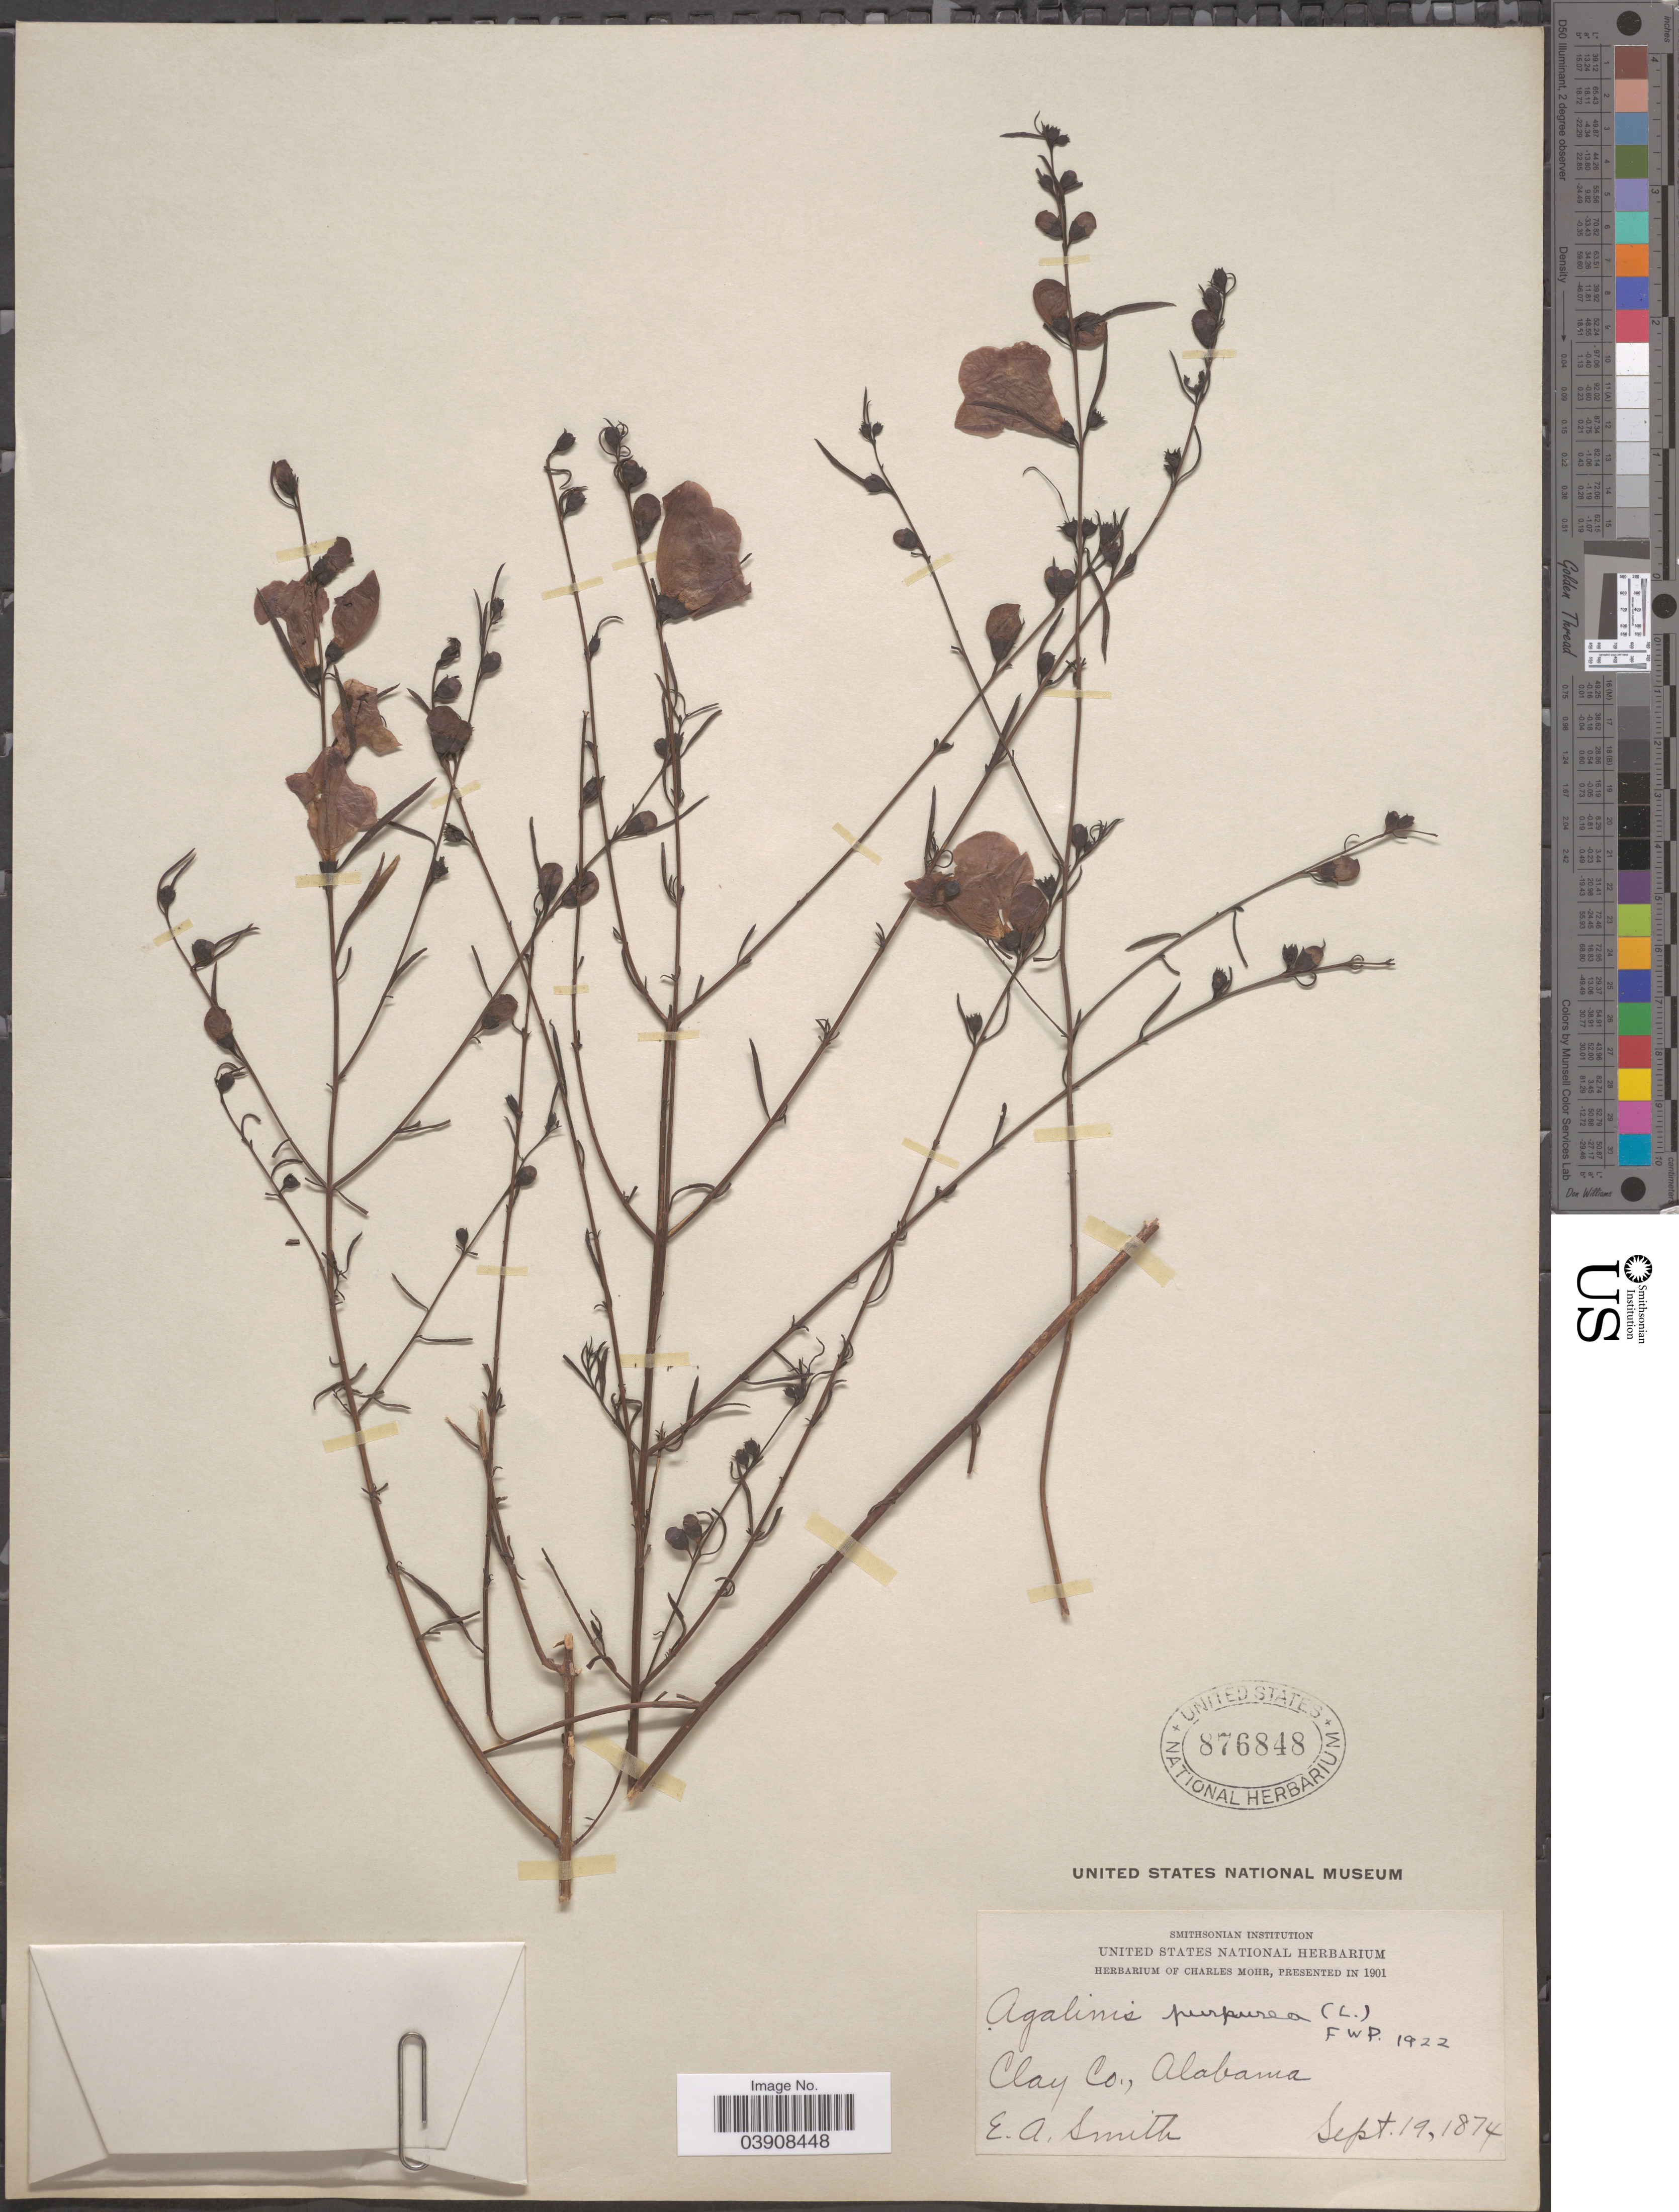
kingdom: Plantae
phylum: Tracheophyta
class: Magnoliopsida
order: Lamiales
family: Orobanchaceae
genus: Agalinis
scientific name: Agalinis purpurea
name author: (L.) Pennell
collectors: E. A. Smith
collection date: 1874-09-19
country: United States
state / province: Alabama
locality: Clay co.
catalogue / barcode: US 876848